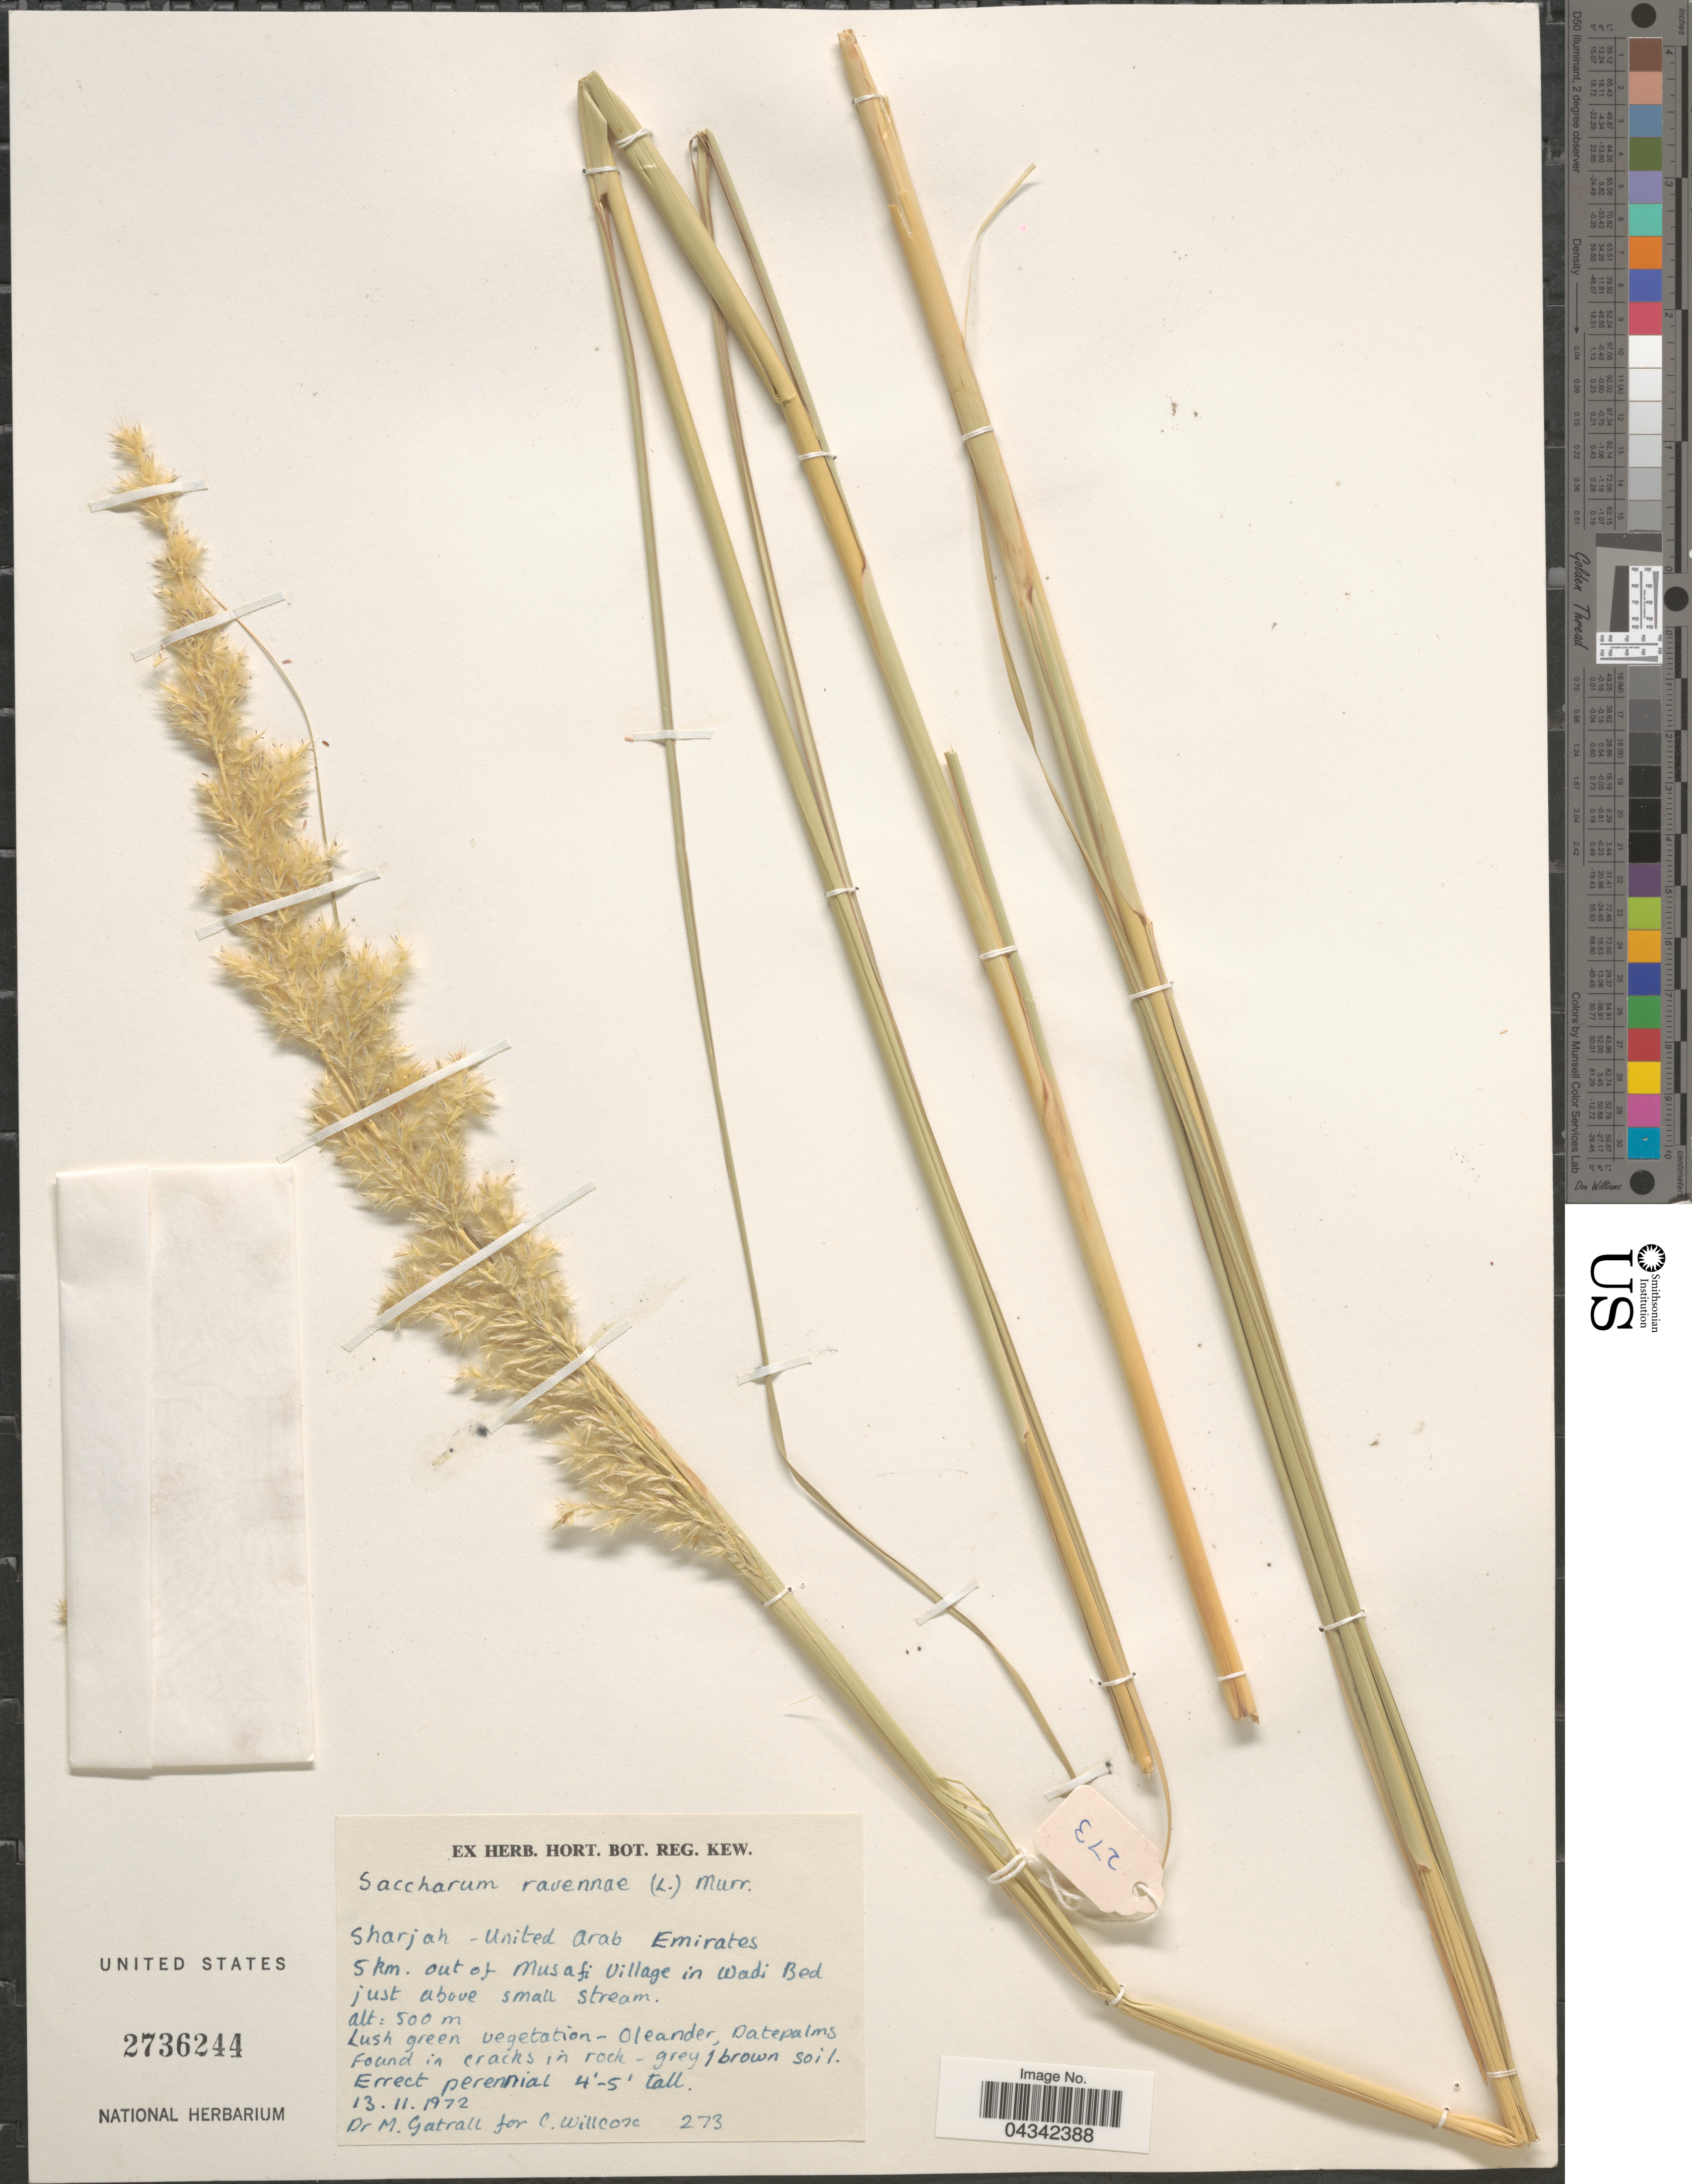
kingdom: Plantae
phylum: Tracheophyta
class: Liliopsida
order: Poales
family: Poaceae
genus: Tripidium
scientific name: Tripidium ravennae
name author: (L.) H. Scholz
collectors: M. Gatrall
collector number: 273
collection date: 1972-11-13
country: United Arab Emirates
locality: Sharjah. 5 km. out of Musafi Village in Wadi Bed just above small stream.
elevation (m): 500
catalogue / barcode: US 2736244